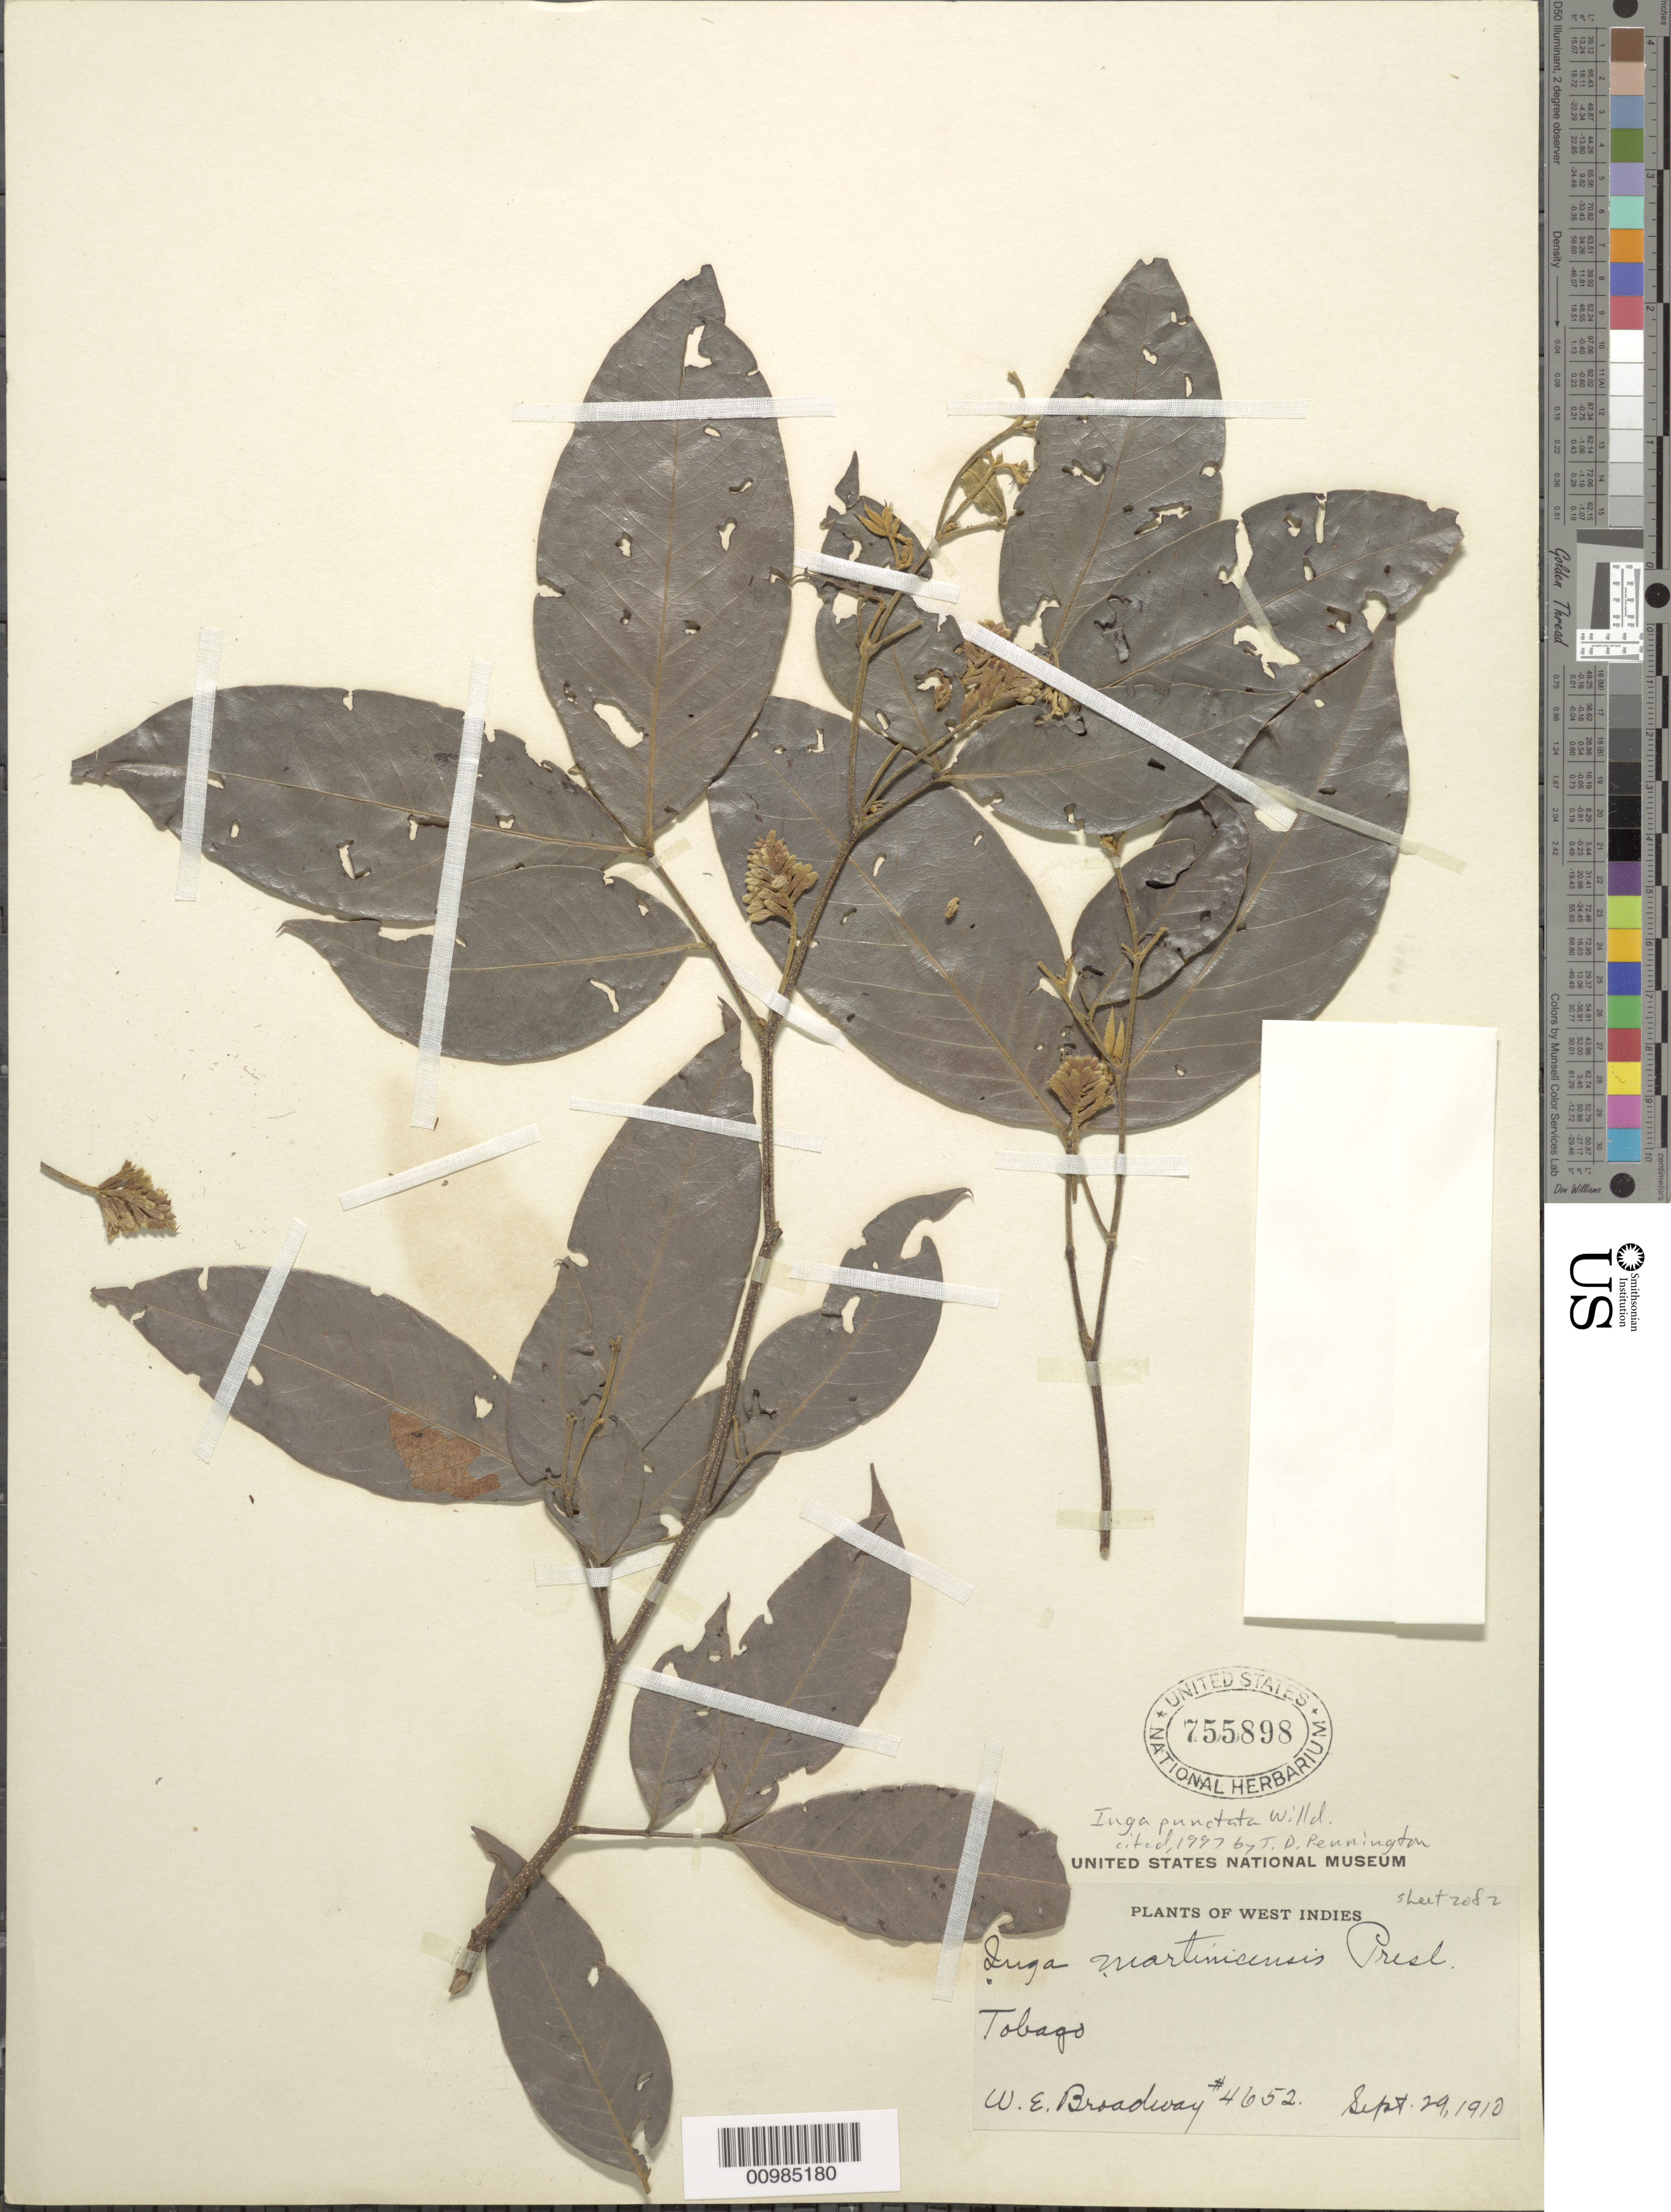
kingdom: Plantae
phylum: Tracheophyta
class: Magnoliopsida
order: Fabales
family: Fabaceae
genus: Inga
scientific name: Inga punctata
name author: Willd.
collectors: W. E. Broadway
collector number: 4652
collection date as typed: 29 Sep 1910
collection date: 1910-09-29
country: Trinidad and Tobago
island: Tobago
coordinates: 0 N, 0 E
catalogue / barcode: US 755898